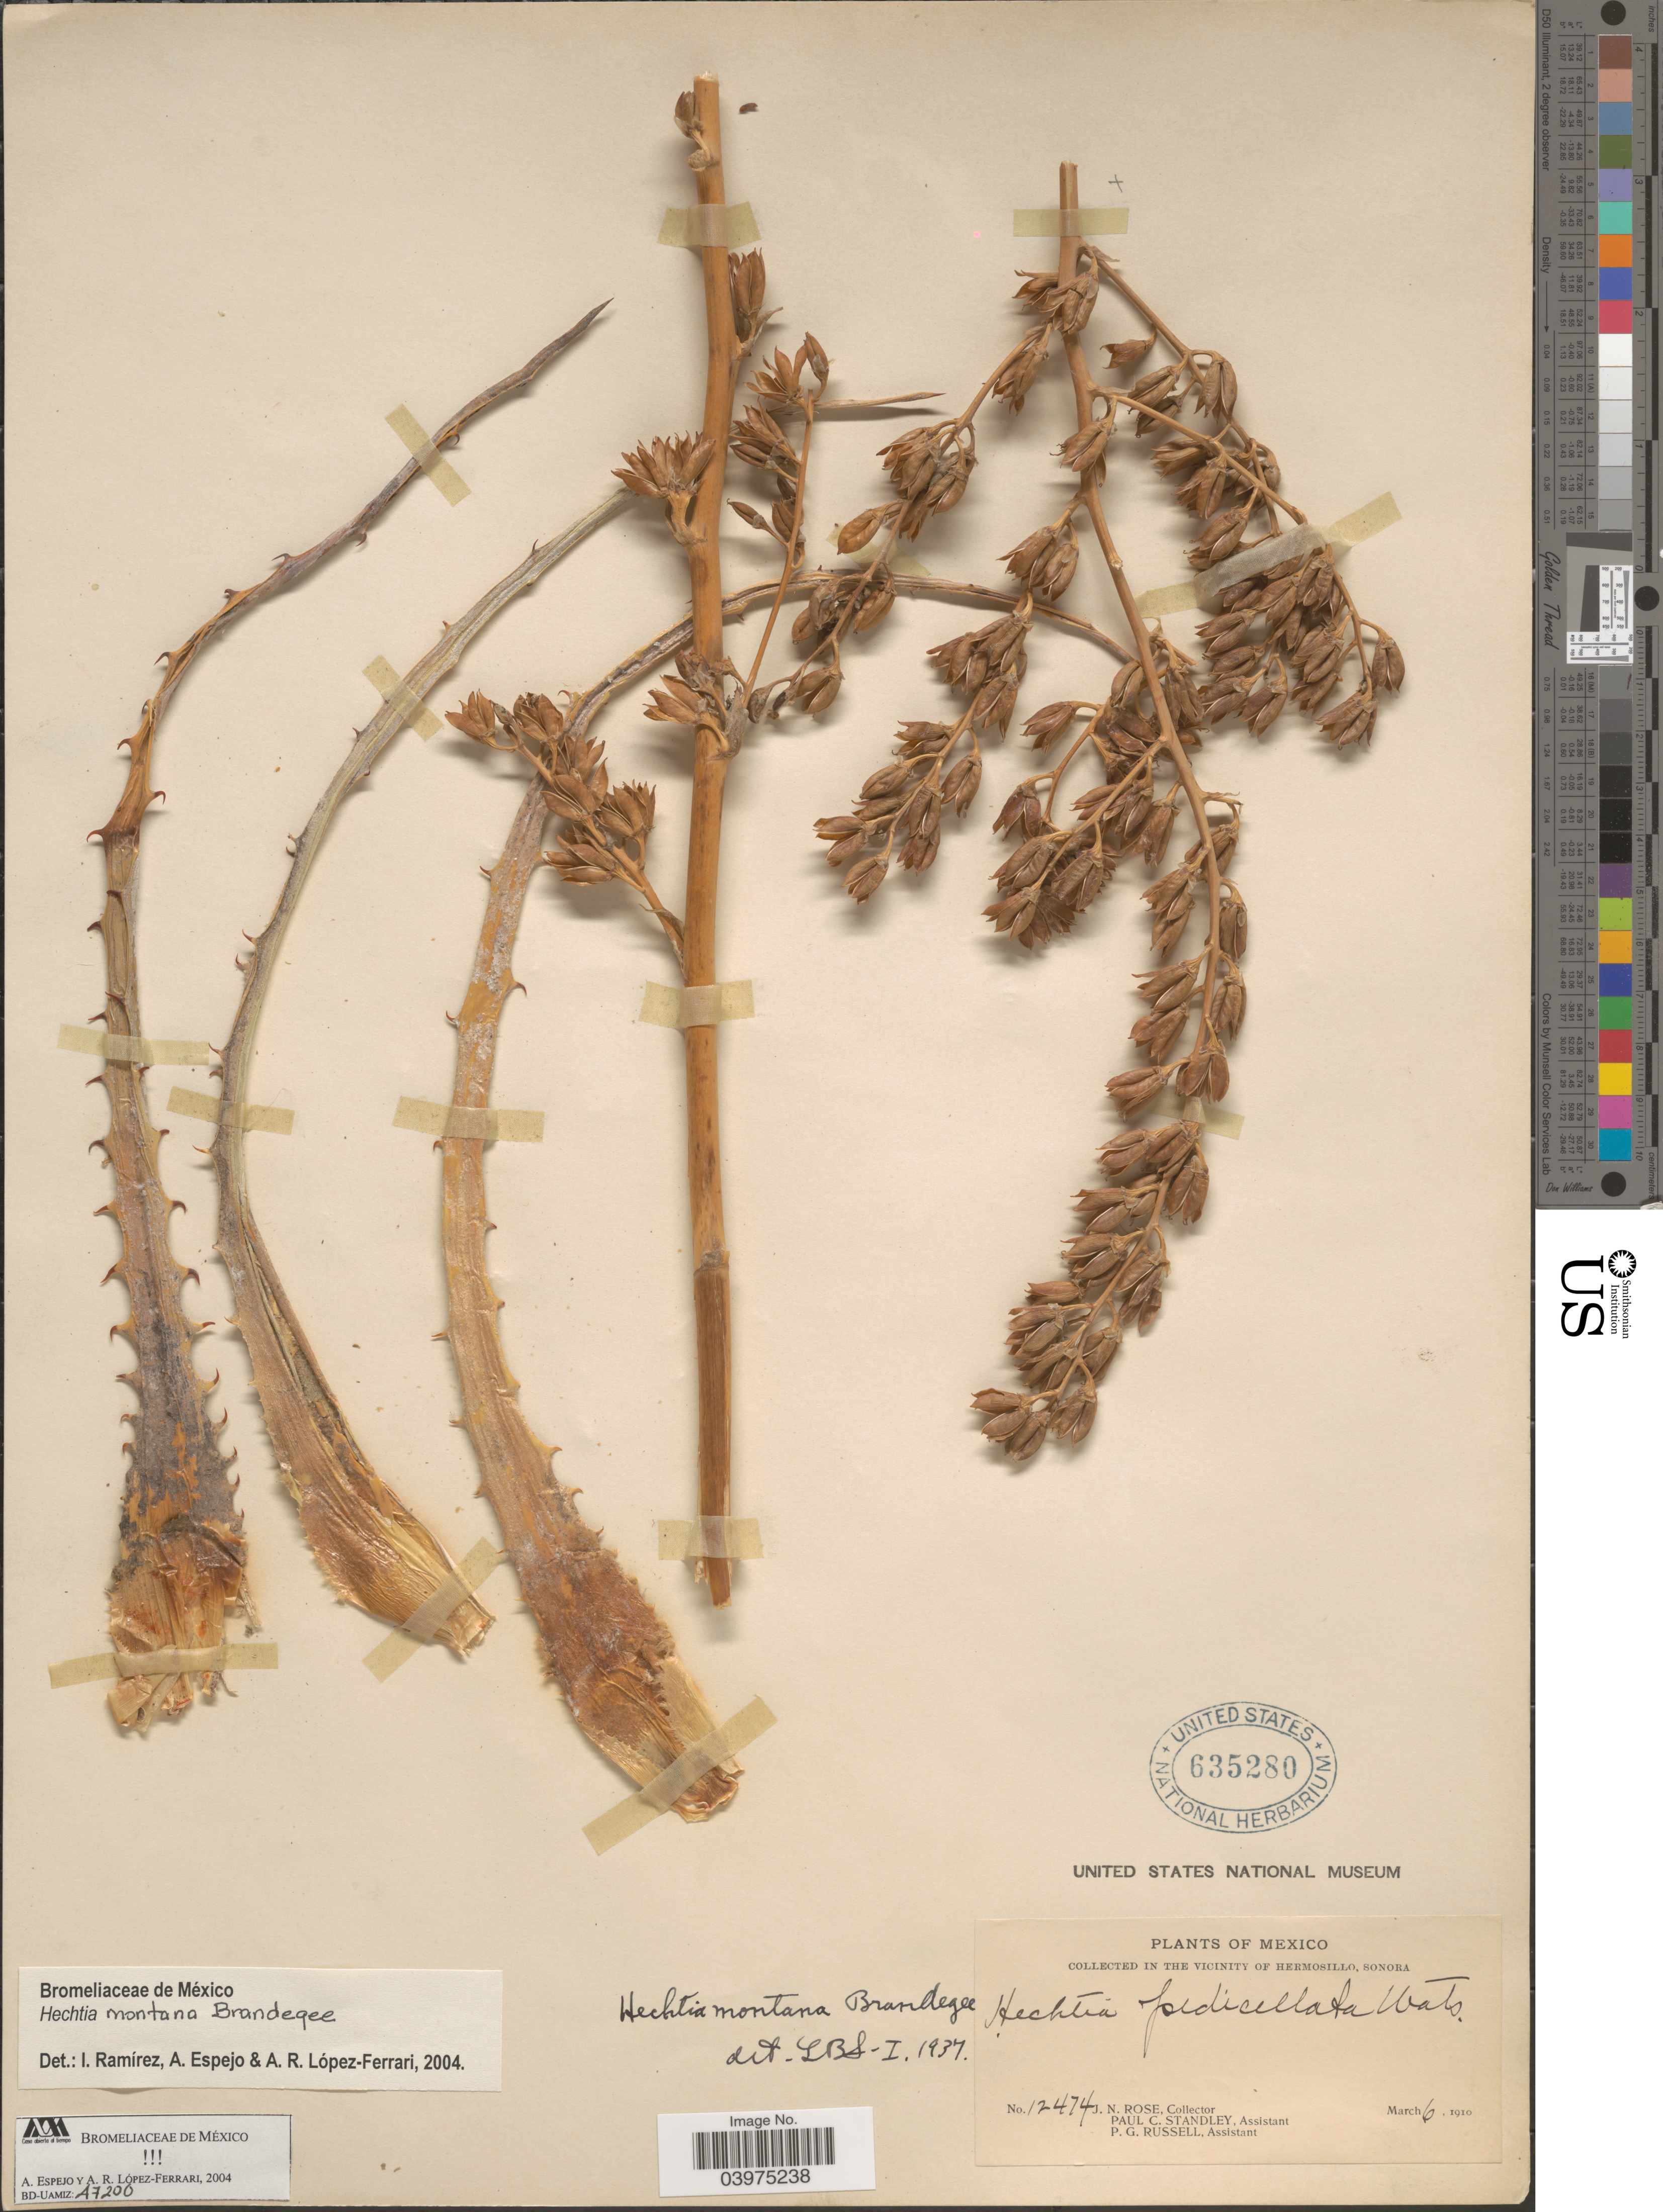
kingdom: Plantae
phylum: Tracheophyta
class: Liliopsida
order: Poales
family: Bromeliaceae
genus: Hechtia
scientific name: Hechtia montana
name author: Brandegee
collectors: J. N. Rose, P. C. Standley & P. G. Russell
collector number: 12474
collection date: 1910-03-06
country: Mexico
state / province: Sonora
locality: In the Vicinity of Hermosillo.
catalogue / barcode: US 635280